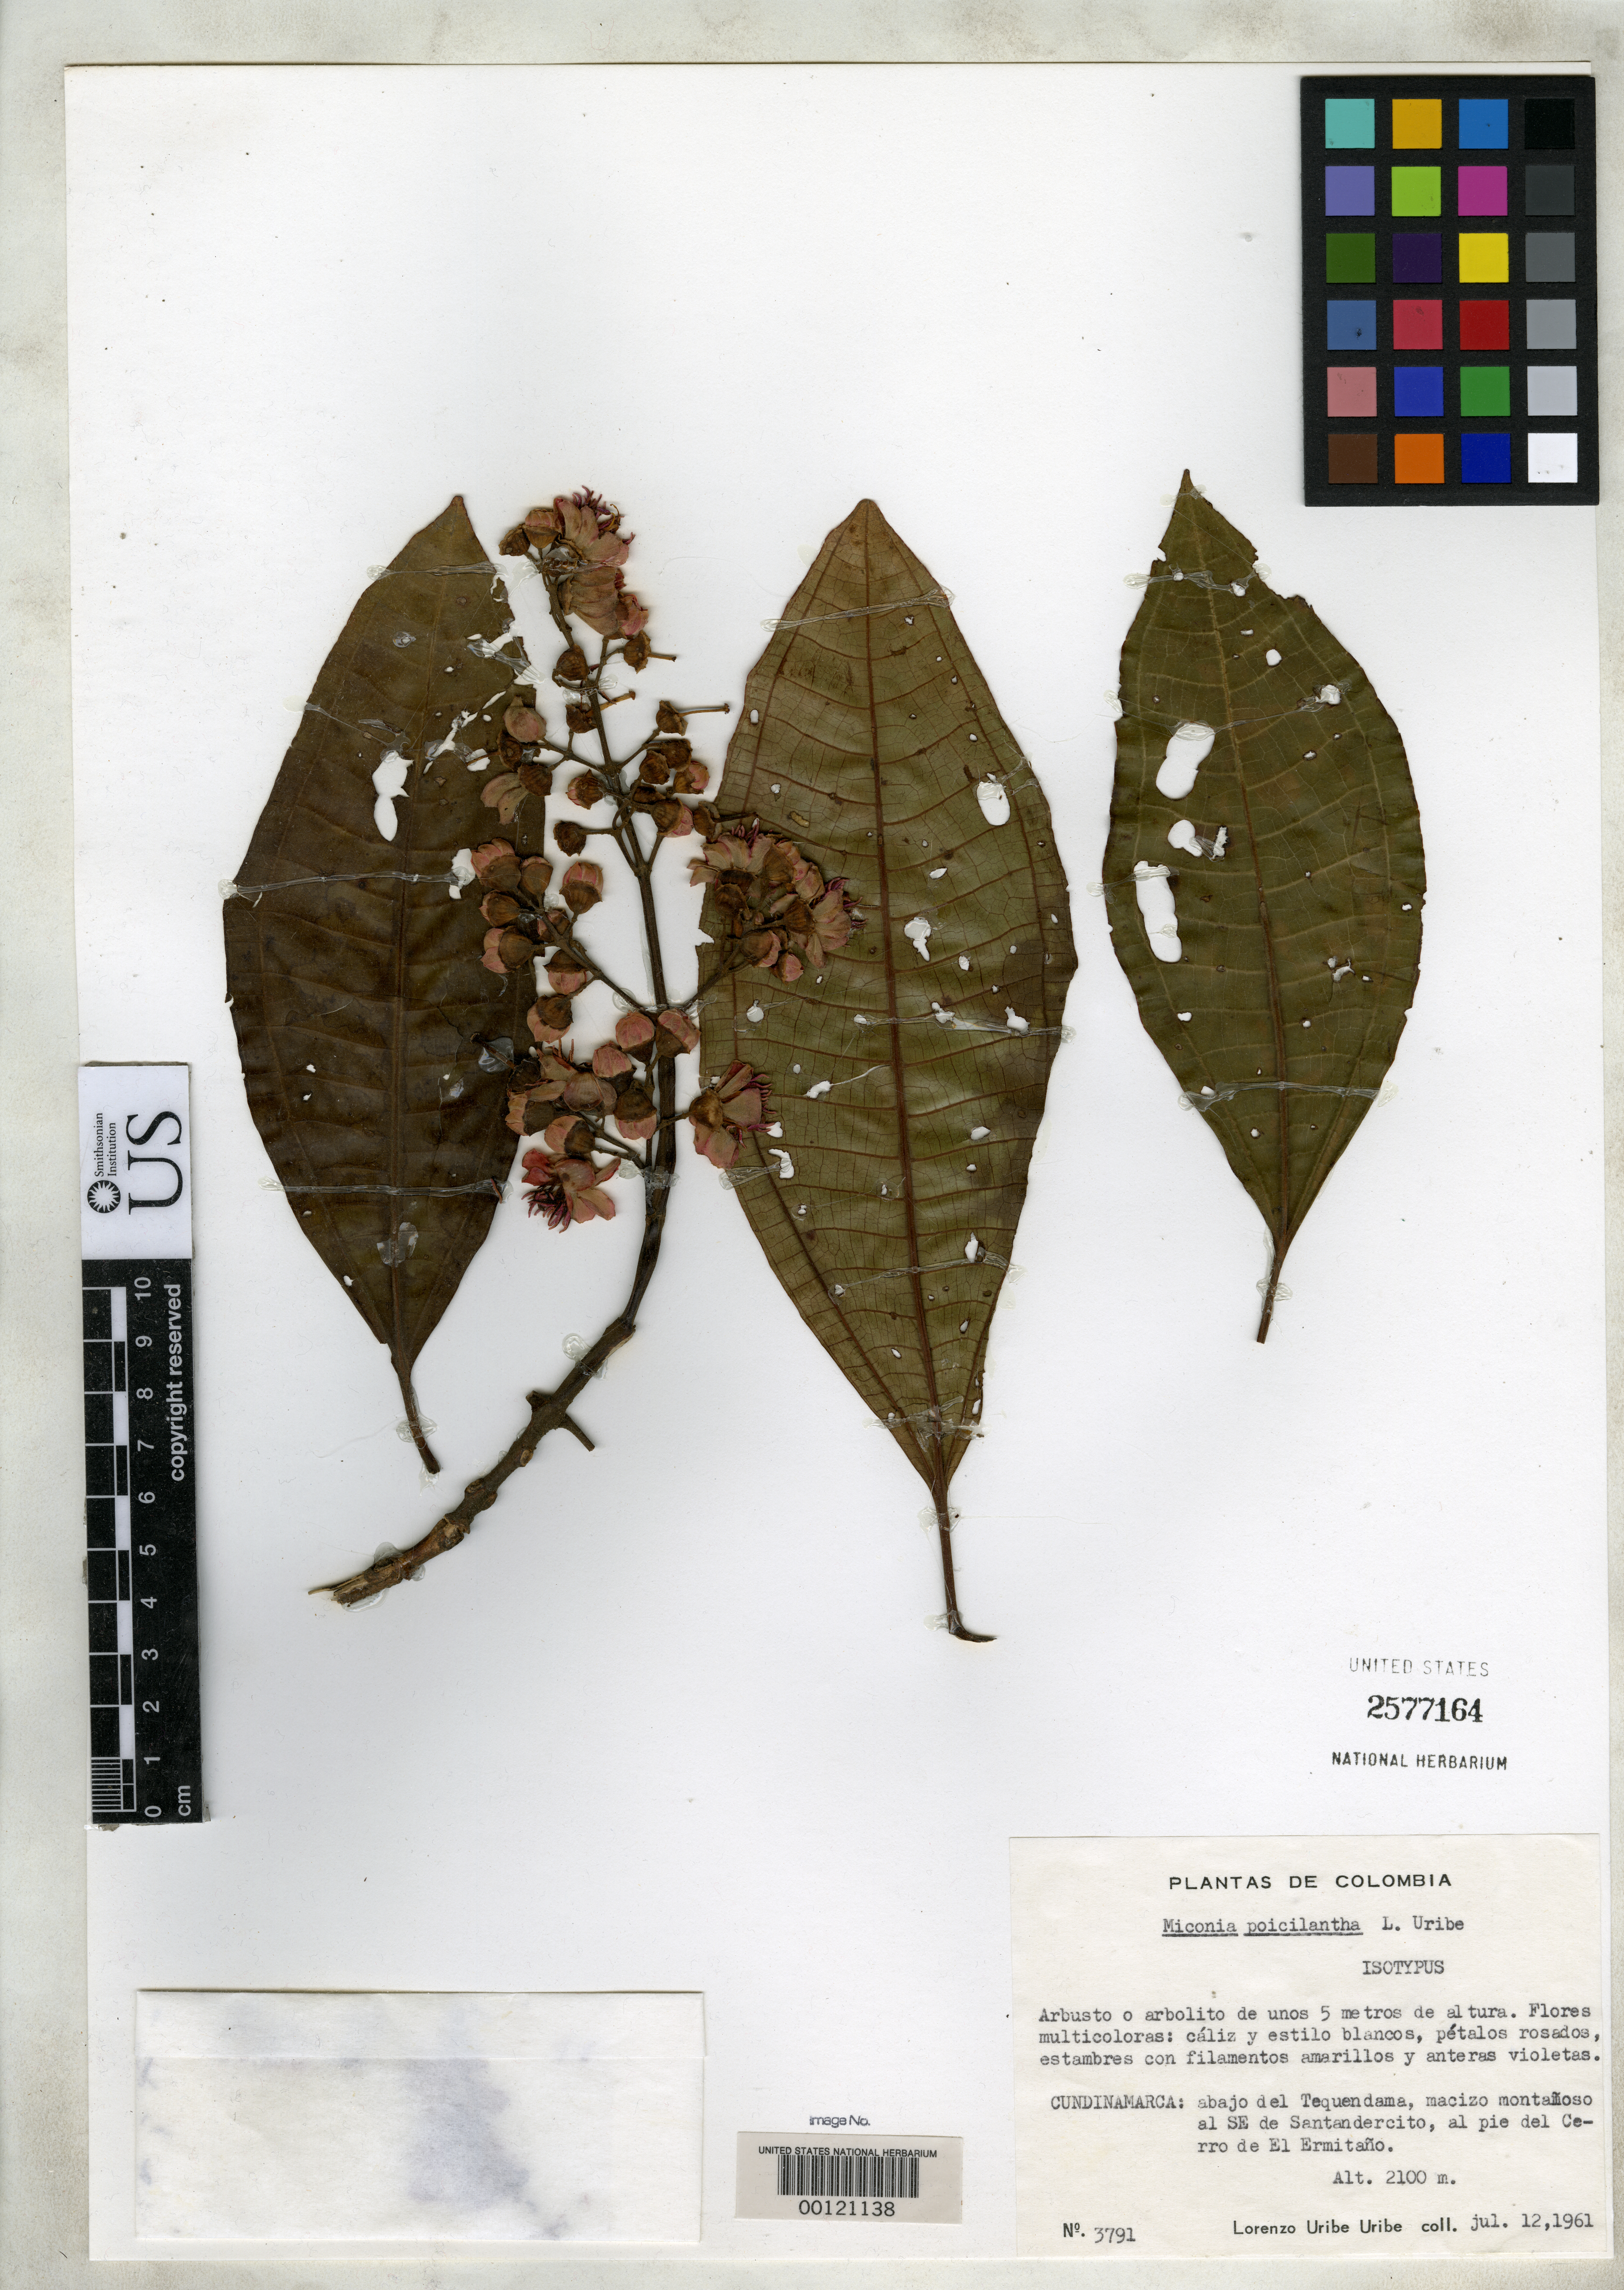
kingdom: Plantae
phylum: Tracheophyta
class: Magnoliopsida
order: Myrtales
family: Melastomataceae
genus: Miconia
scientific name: Miconia poecilantha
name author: L. Uribe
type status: Isotype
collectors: L. Uribe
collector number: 3791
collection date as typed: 12 Jul 1961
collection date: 1961-07-12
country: Colombia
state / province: Cundinamarca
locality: Tequendama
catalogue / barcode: US 2577164